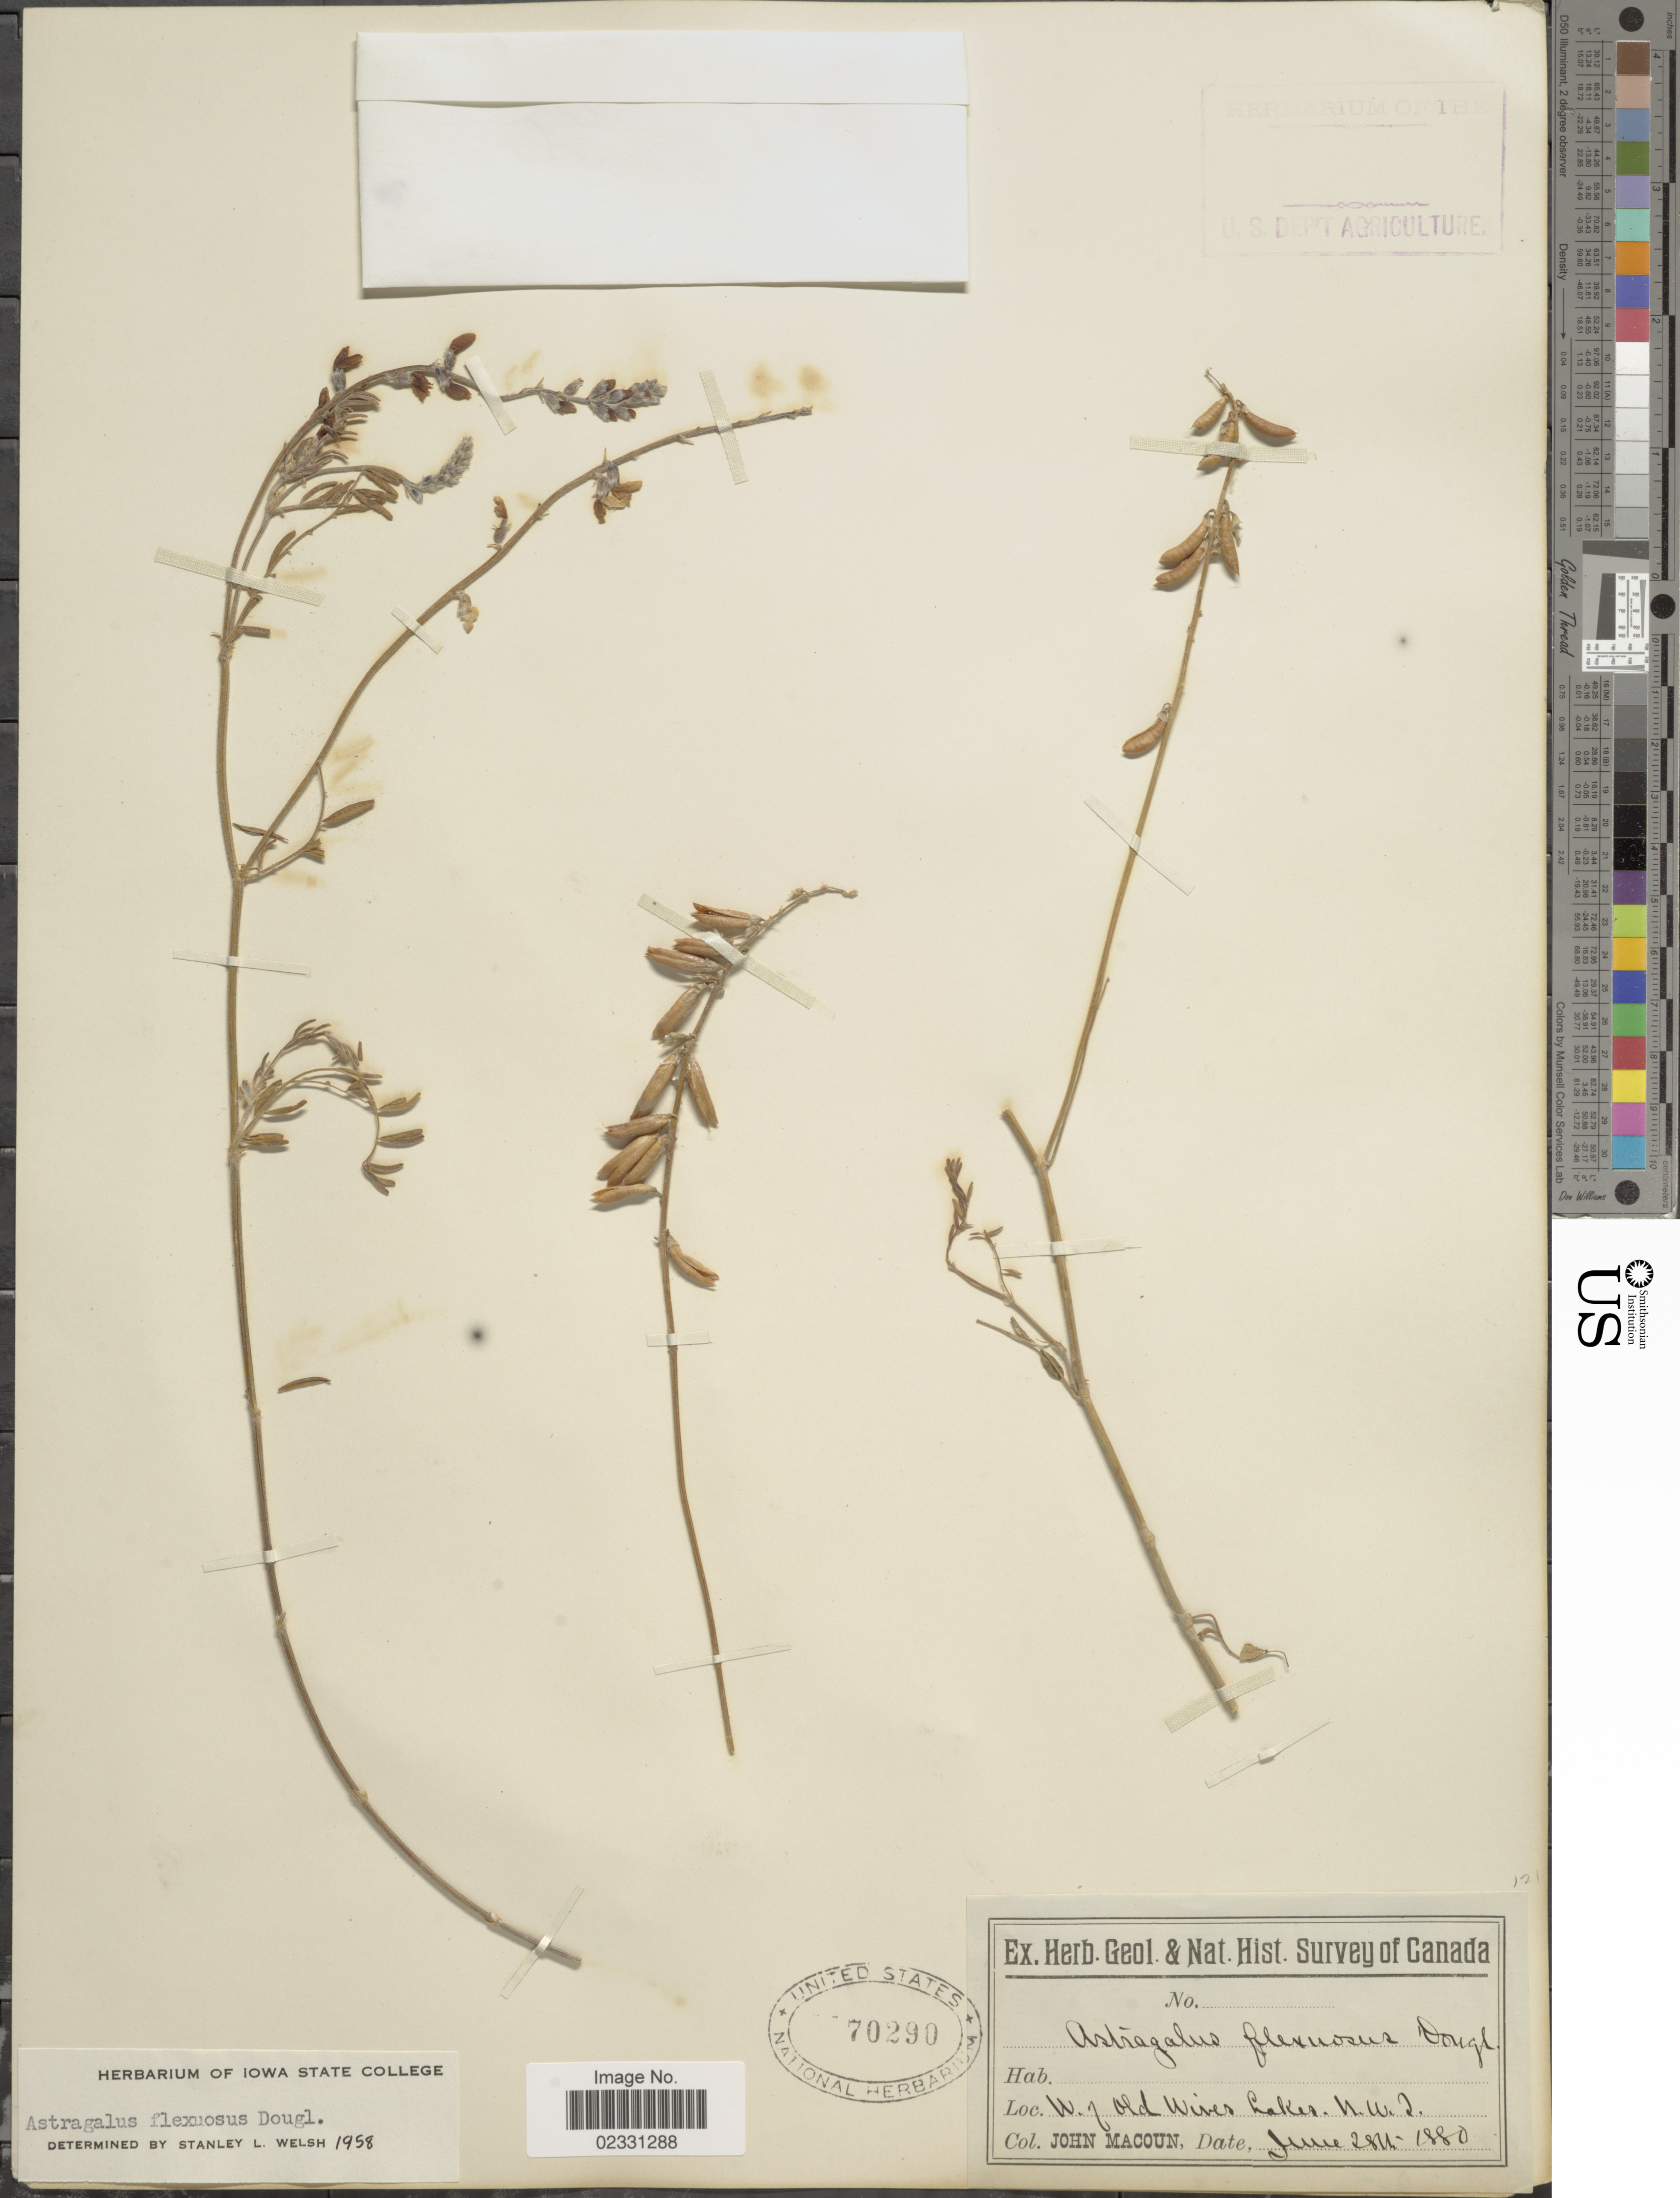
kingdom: Plantae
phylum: Tracheophyta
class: Magnoliopsida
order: Fabales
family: Fabaceae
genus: Astragalus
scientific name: Astragalus flexuosus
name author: (Hook.) Douglas ex G. Don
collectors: J. Macoun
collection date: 1880-06-28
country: Canada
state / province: Saskatchewan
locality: W of Old Wives Lakes, N.W.J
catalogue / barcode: US 70290